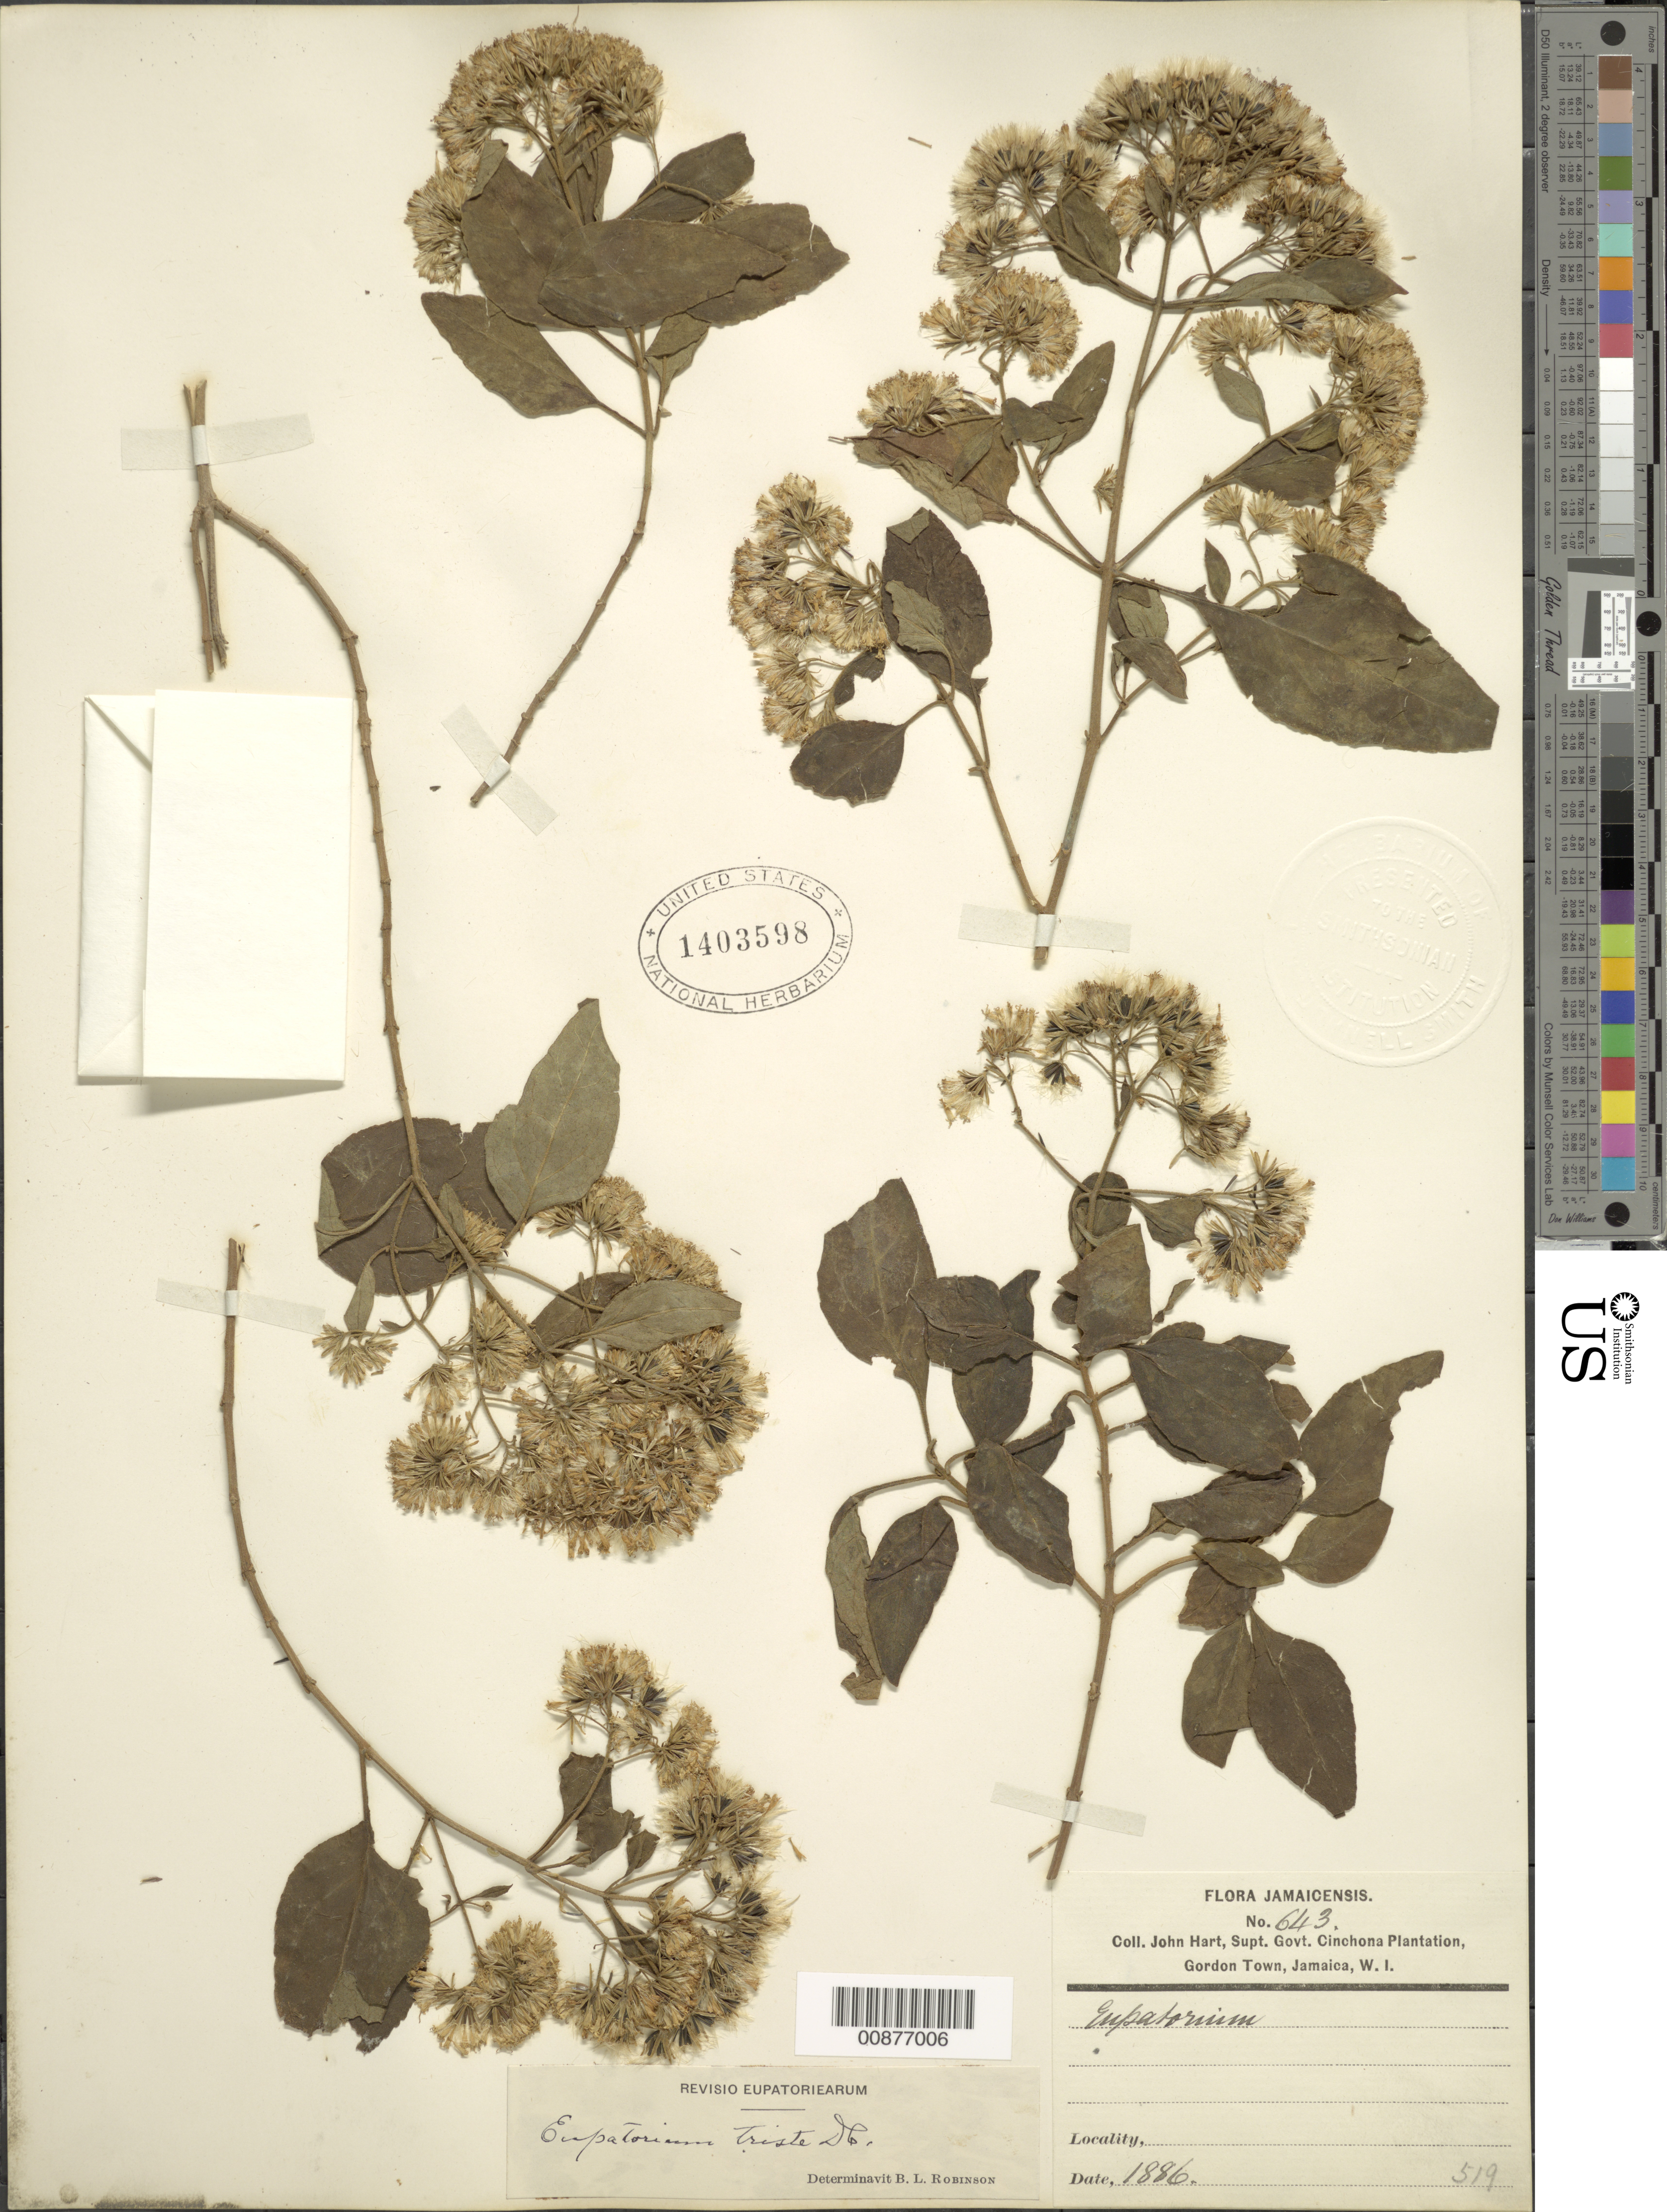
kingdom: Plantae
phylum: Tracheophyta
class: Magnoliopsida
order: Asterales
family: Asteraceae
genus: Ageratina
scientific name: Ageratina tristis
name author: (DC.) R.M. King & H. Rob.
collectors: J. Hart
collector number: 643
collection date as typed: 1886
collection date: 1886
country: Jamaica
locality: Cinchona Plantation, Gordon Town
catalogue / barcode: US 1403598